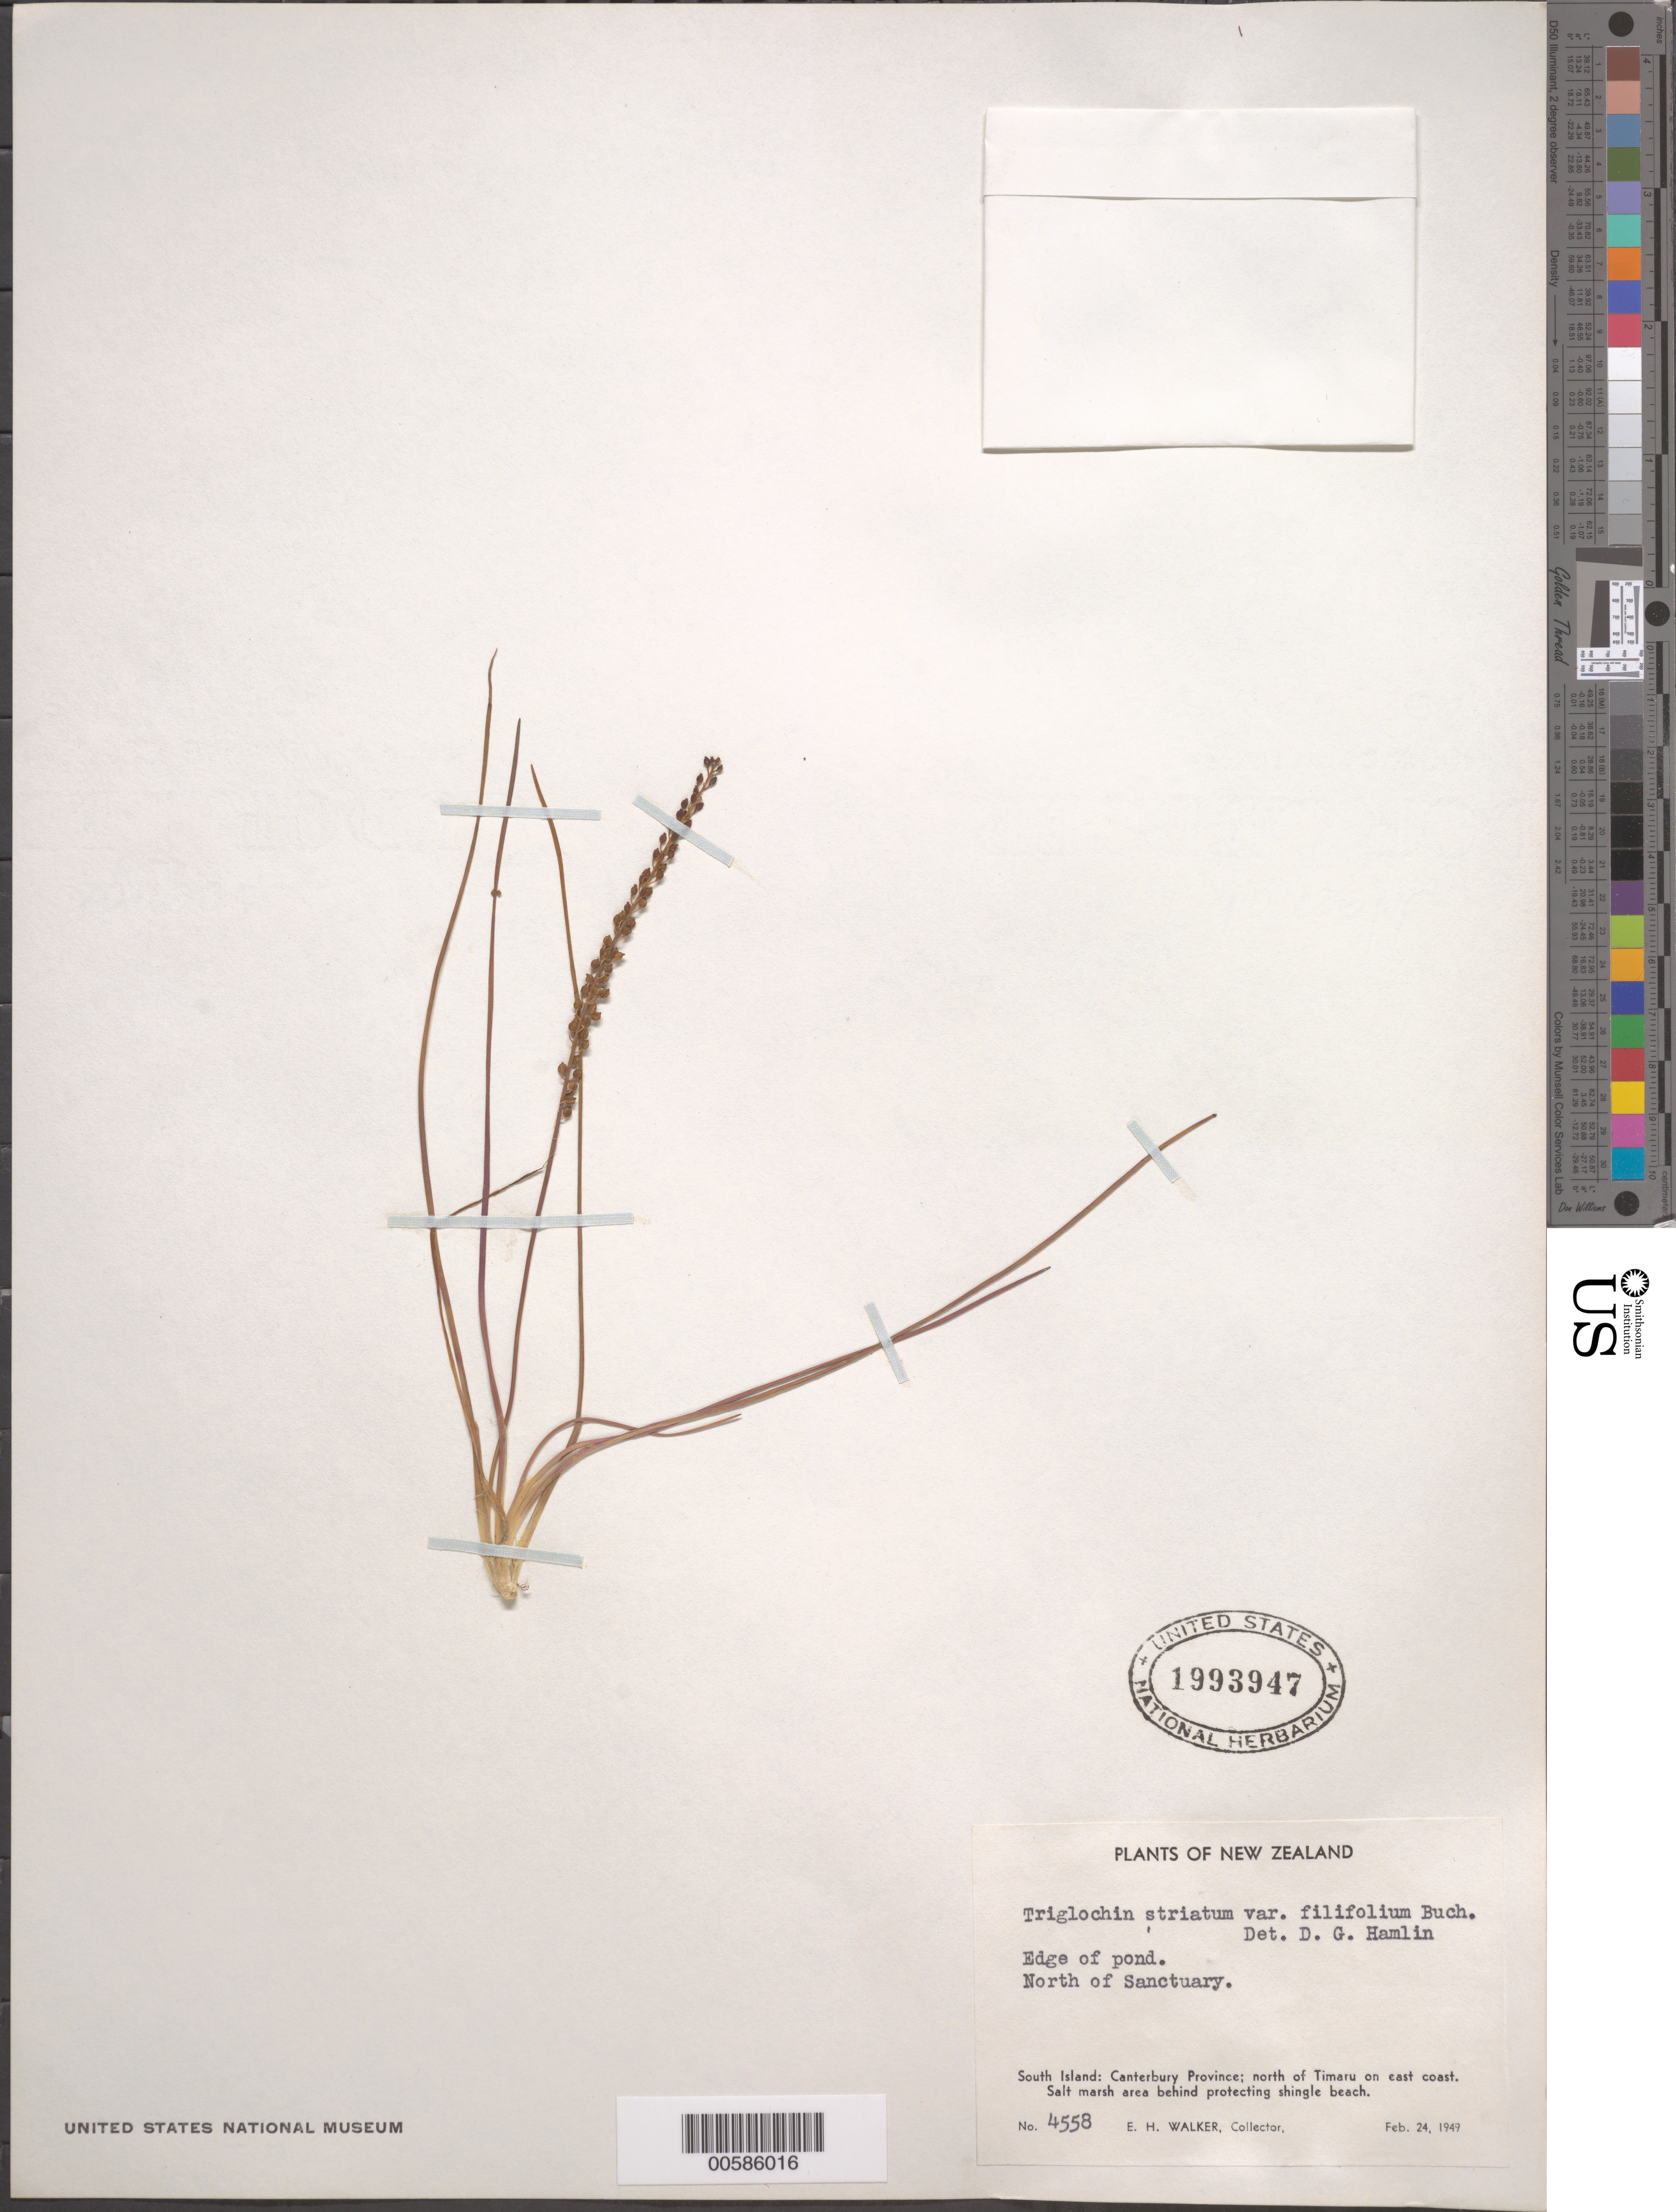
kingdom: Plantae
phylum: Tracheophyta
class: Liliopsida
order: Alismatales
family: Juncaginaceae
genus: Triglochin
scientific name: Triglochin striata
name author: Ruiz & Pav.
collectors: E. H. Walker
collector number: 4558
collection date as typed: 24 Feb 1949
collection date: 1949-02-24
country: New Zealand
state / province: Canterbury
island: South Island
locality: N of Timaru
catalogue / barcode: US 1993947